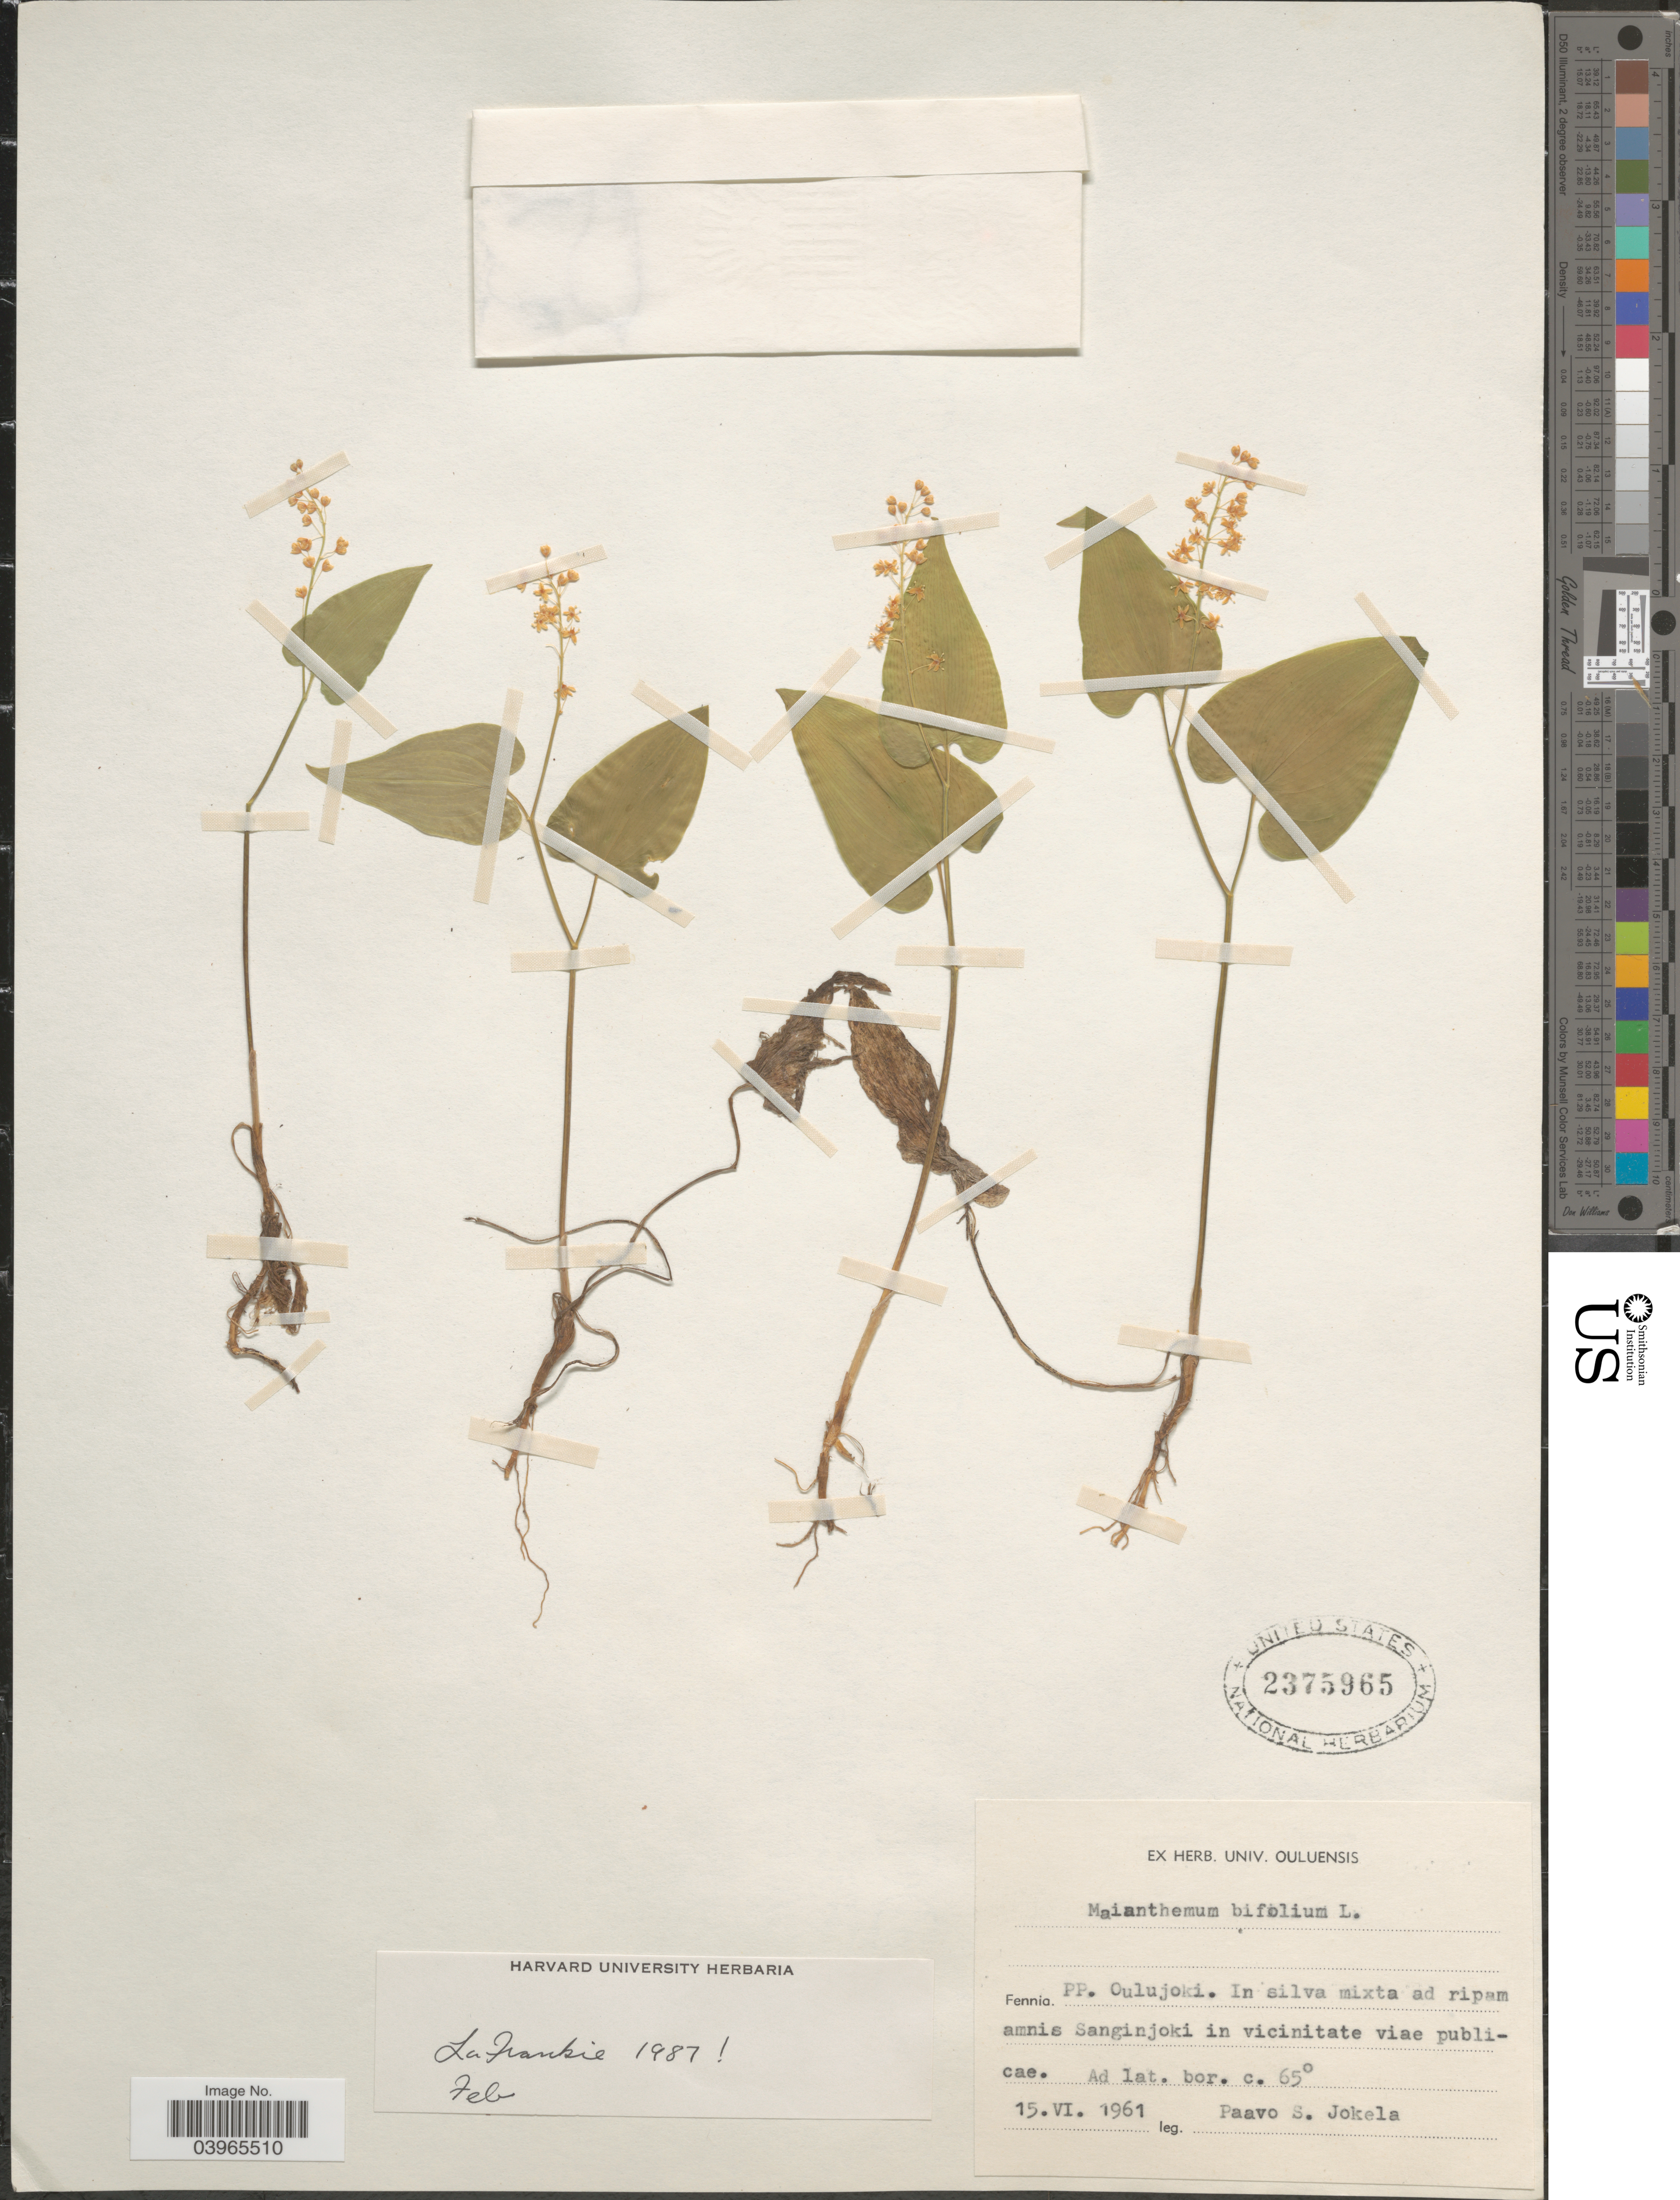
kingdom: Plantae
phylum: Tracheophyta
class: Liliopsida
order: Asparagales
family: Asparagaceae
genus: Maianthemum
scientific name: Maianthemum bifolium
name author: (L.) F.W. Schmidt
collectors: P. Jokela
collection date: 1961-06-15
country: Finland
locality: Fennia. PP. Oulujoki. In silva mixta ad ripam amnis Sanginjoki in vicinitate viae publicae.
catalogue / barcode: US 2375965